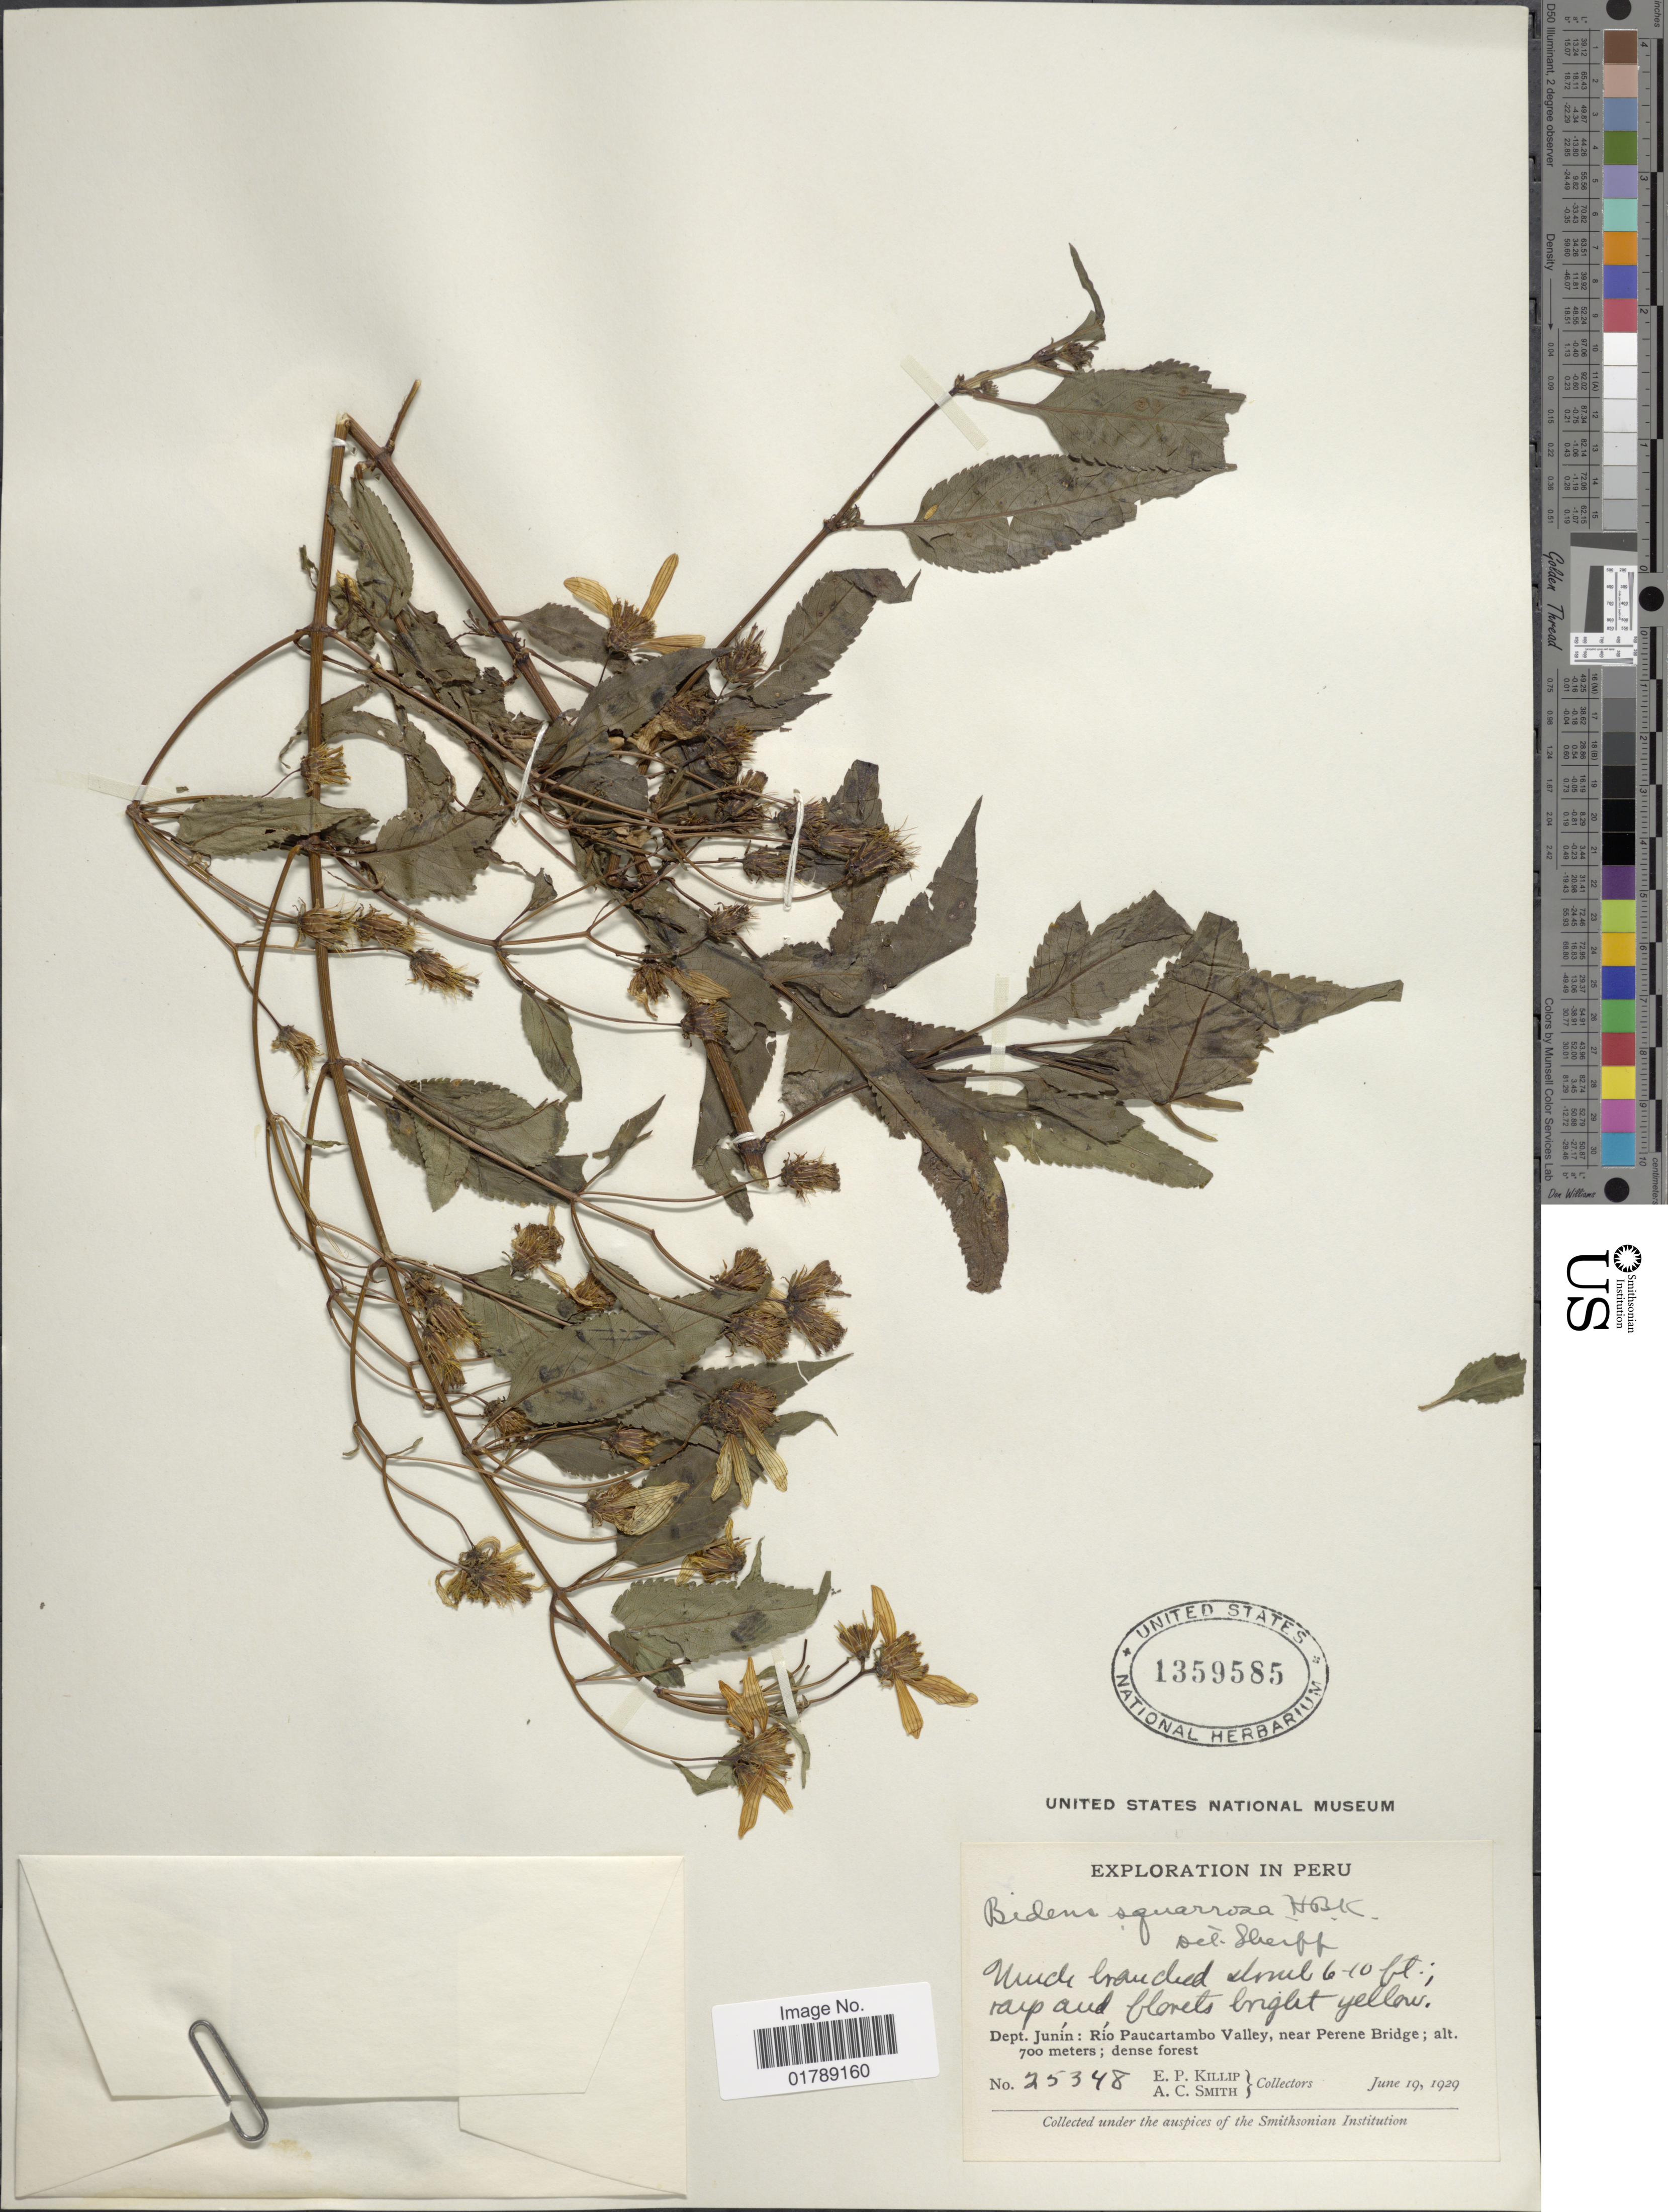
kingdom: Plantae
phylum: Tracheophyta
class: Magnoliopsida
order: Asterales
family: Asteraceae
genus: Bidens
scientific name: Bidens squarrosa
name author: Kunth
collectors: E. P. Killip & A. C. Smith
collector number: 25348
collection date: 1929-06-19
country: Peru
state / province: Junín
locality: Río Paucartambo Valley, near Perene Bridge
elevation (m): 700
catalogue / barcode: US 1359585